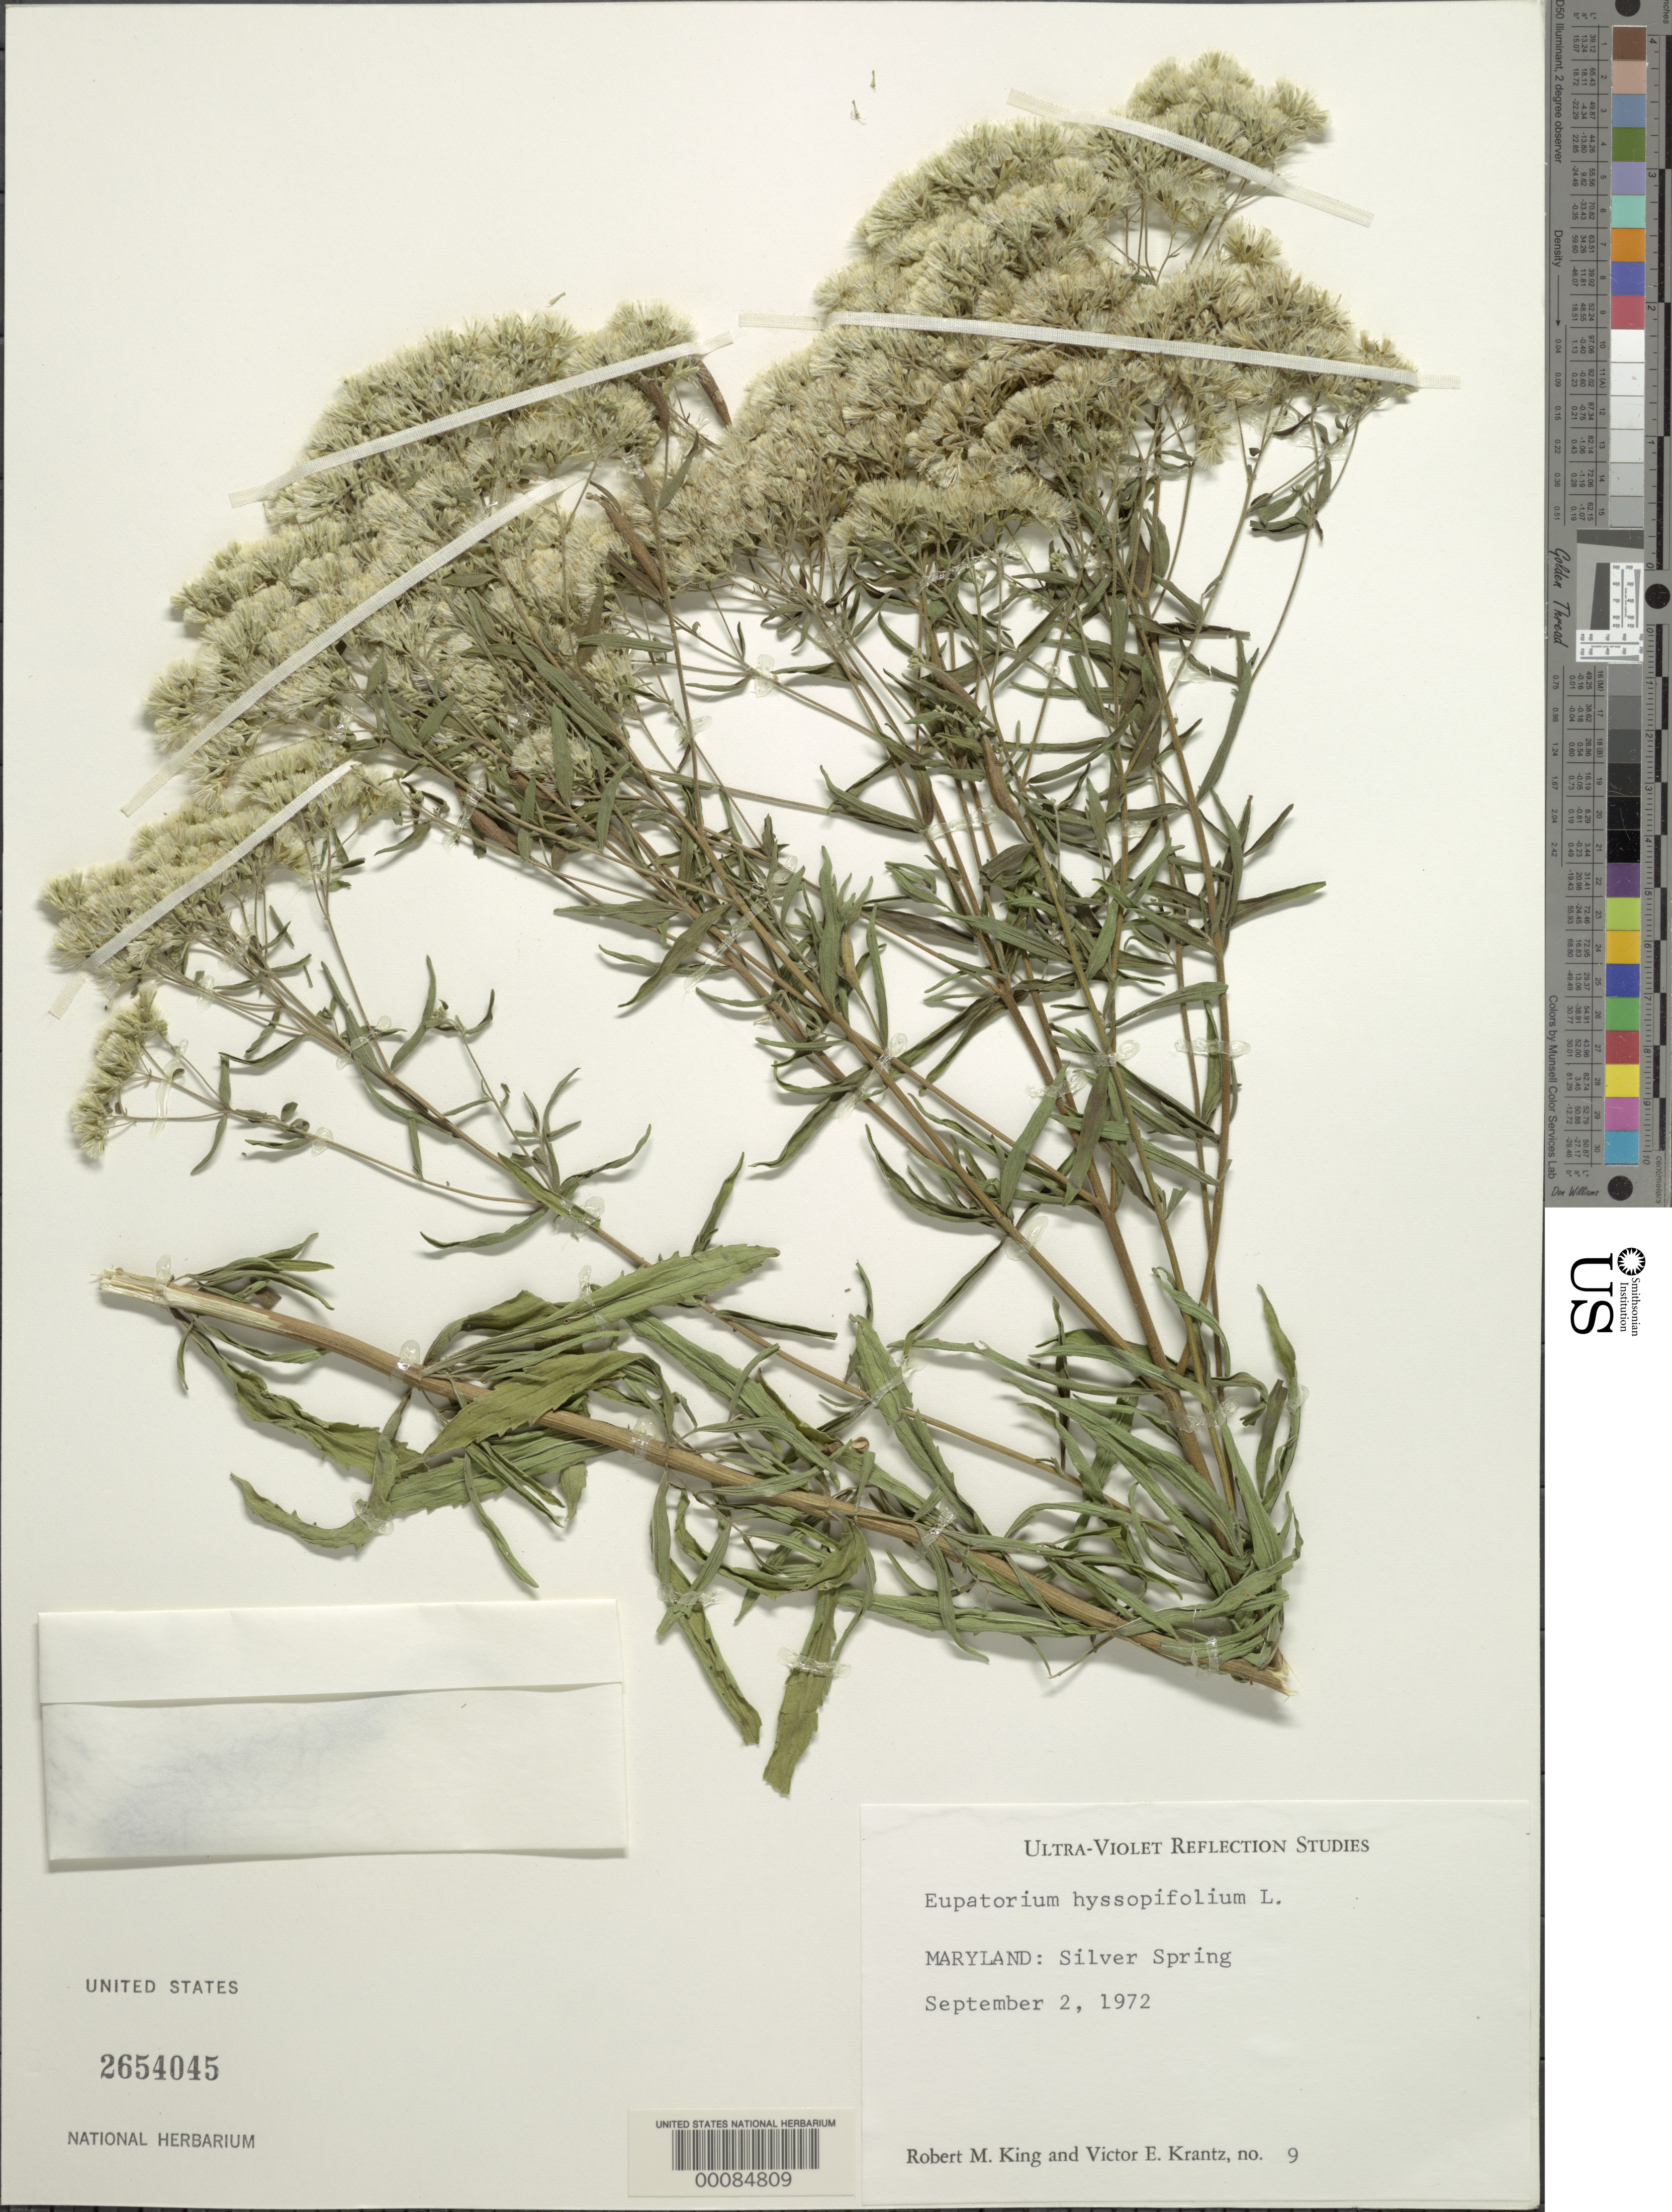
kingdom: Plantae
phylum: Tracheophyta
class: Magnoliopsida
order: Asterales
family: Asteraceae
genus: Eupatorium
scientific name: Eupatorium hyssopifolium var. laciniatum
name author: A. Gray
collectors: R. M. King & V. Krantz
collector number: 9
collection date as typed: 02 Sep 1972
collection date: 1972-09-02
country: United States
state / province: Maryland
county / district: Montgomery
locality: Silver Spring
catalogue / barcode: US 2654045